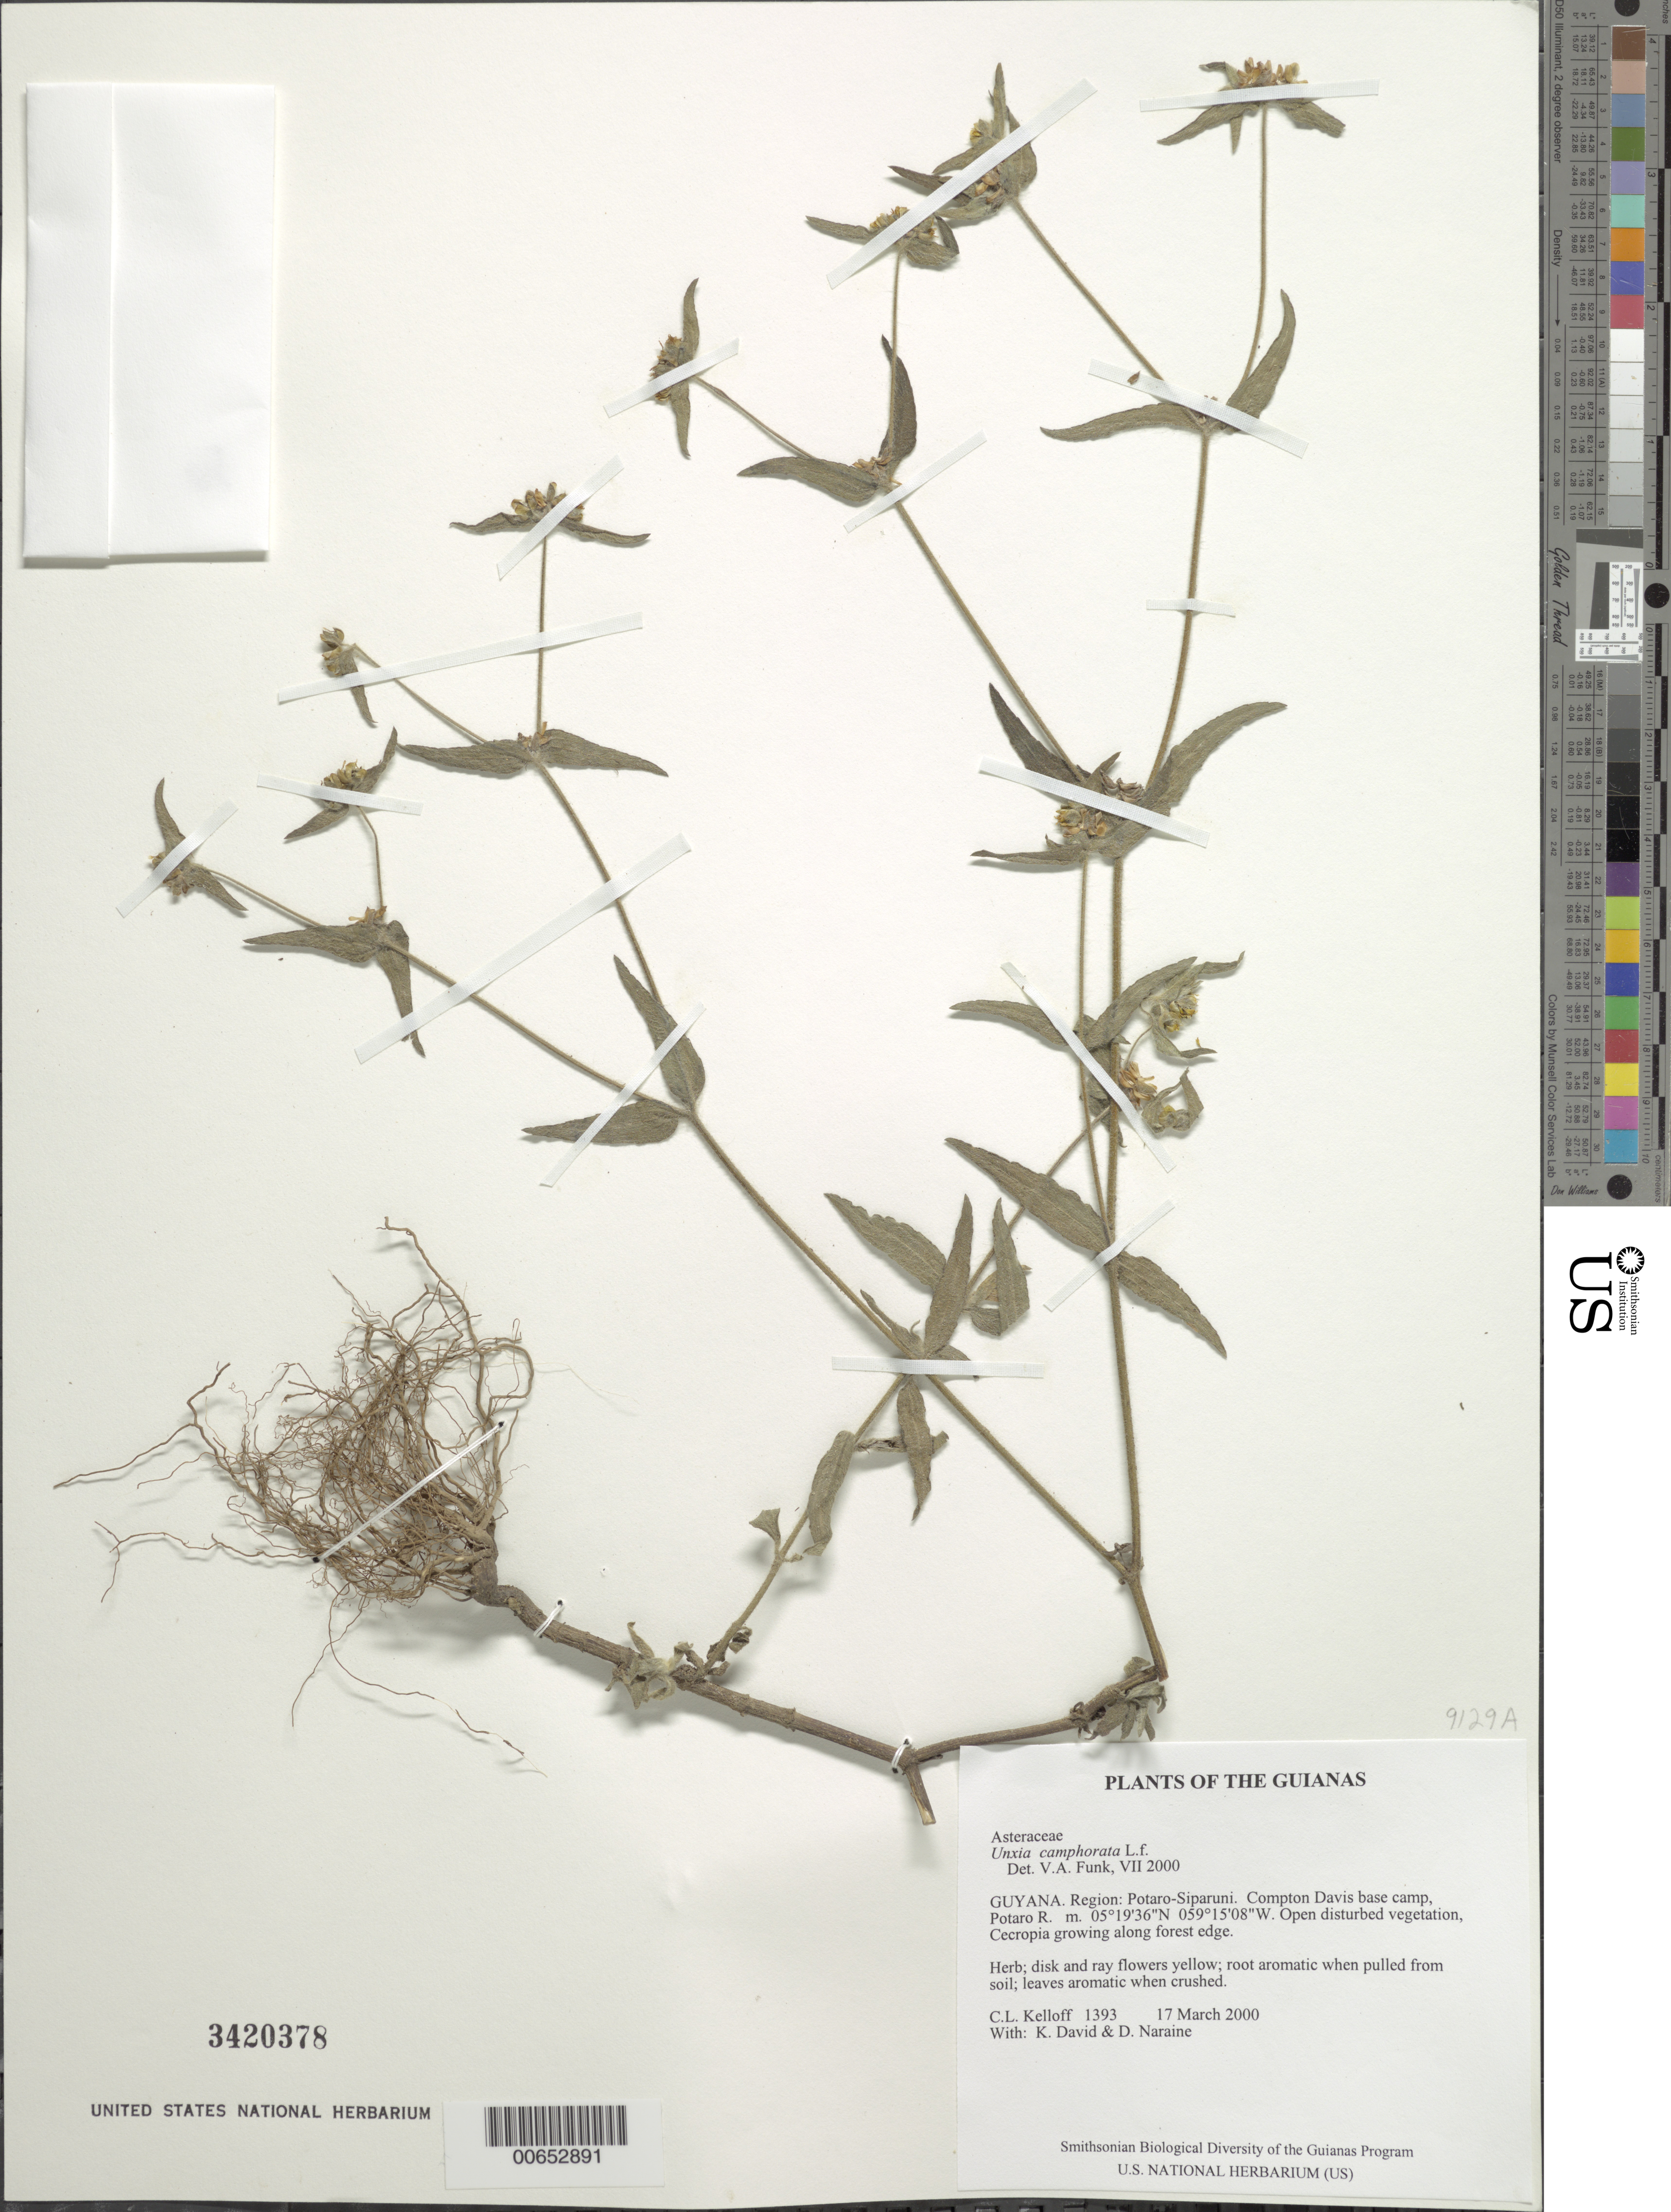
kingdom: Plantae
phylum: Tracheophyta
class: Magnoliopsida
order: Asterales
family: Asteraceae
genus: Unxia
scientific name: Unxia camphorata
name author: L. f.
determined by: Funk, Vicki A., (BOT), Smithsonian Institution - National Museum of Natural History (UNITED STATES)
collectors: C. L. Kelloff, K. David & D. Naraine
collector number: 1393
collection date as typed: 17 March 2000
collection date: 2000-03-17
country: Guyana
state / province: Potaro-Siparuni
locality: Compton Davis base camp, Potaro R.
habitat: Open disturbed vegetation, Cecropia growing along forest edge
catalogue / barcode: US 3420378